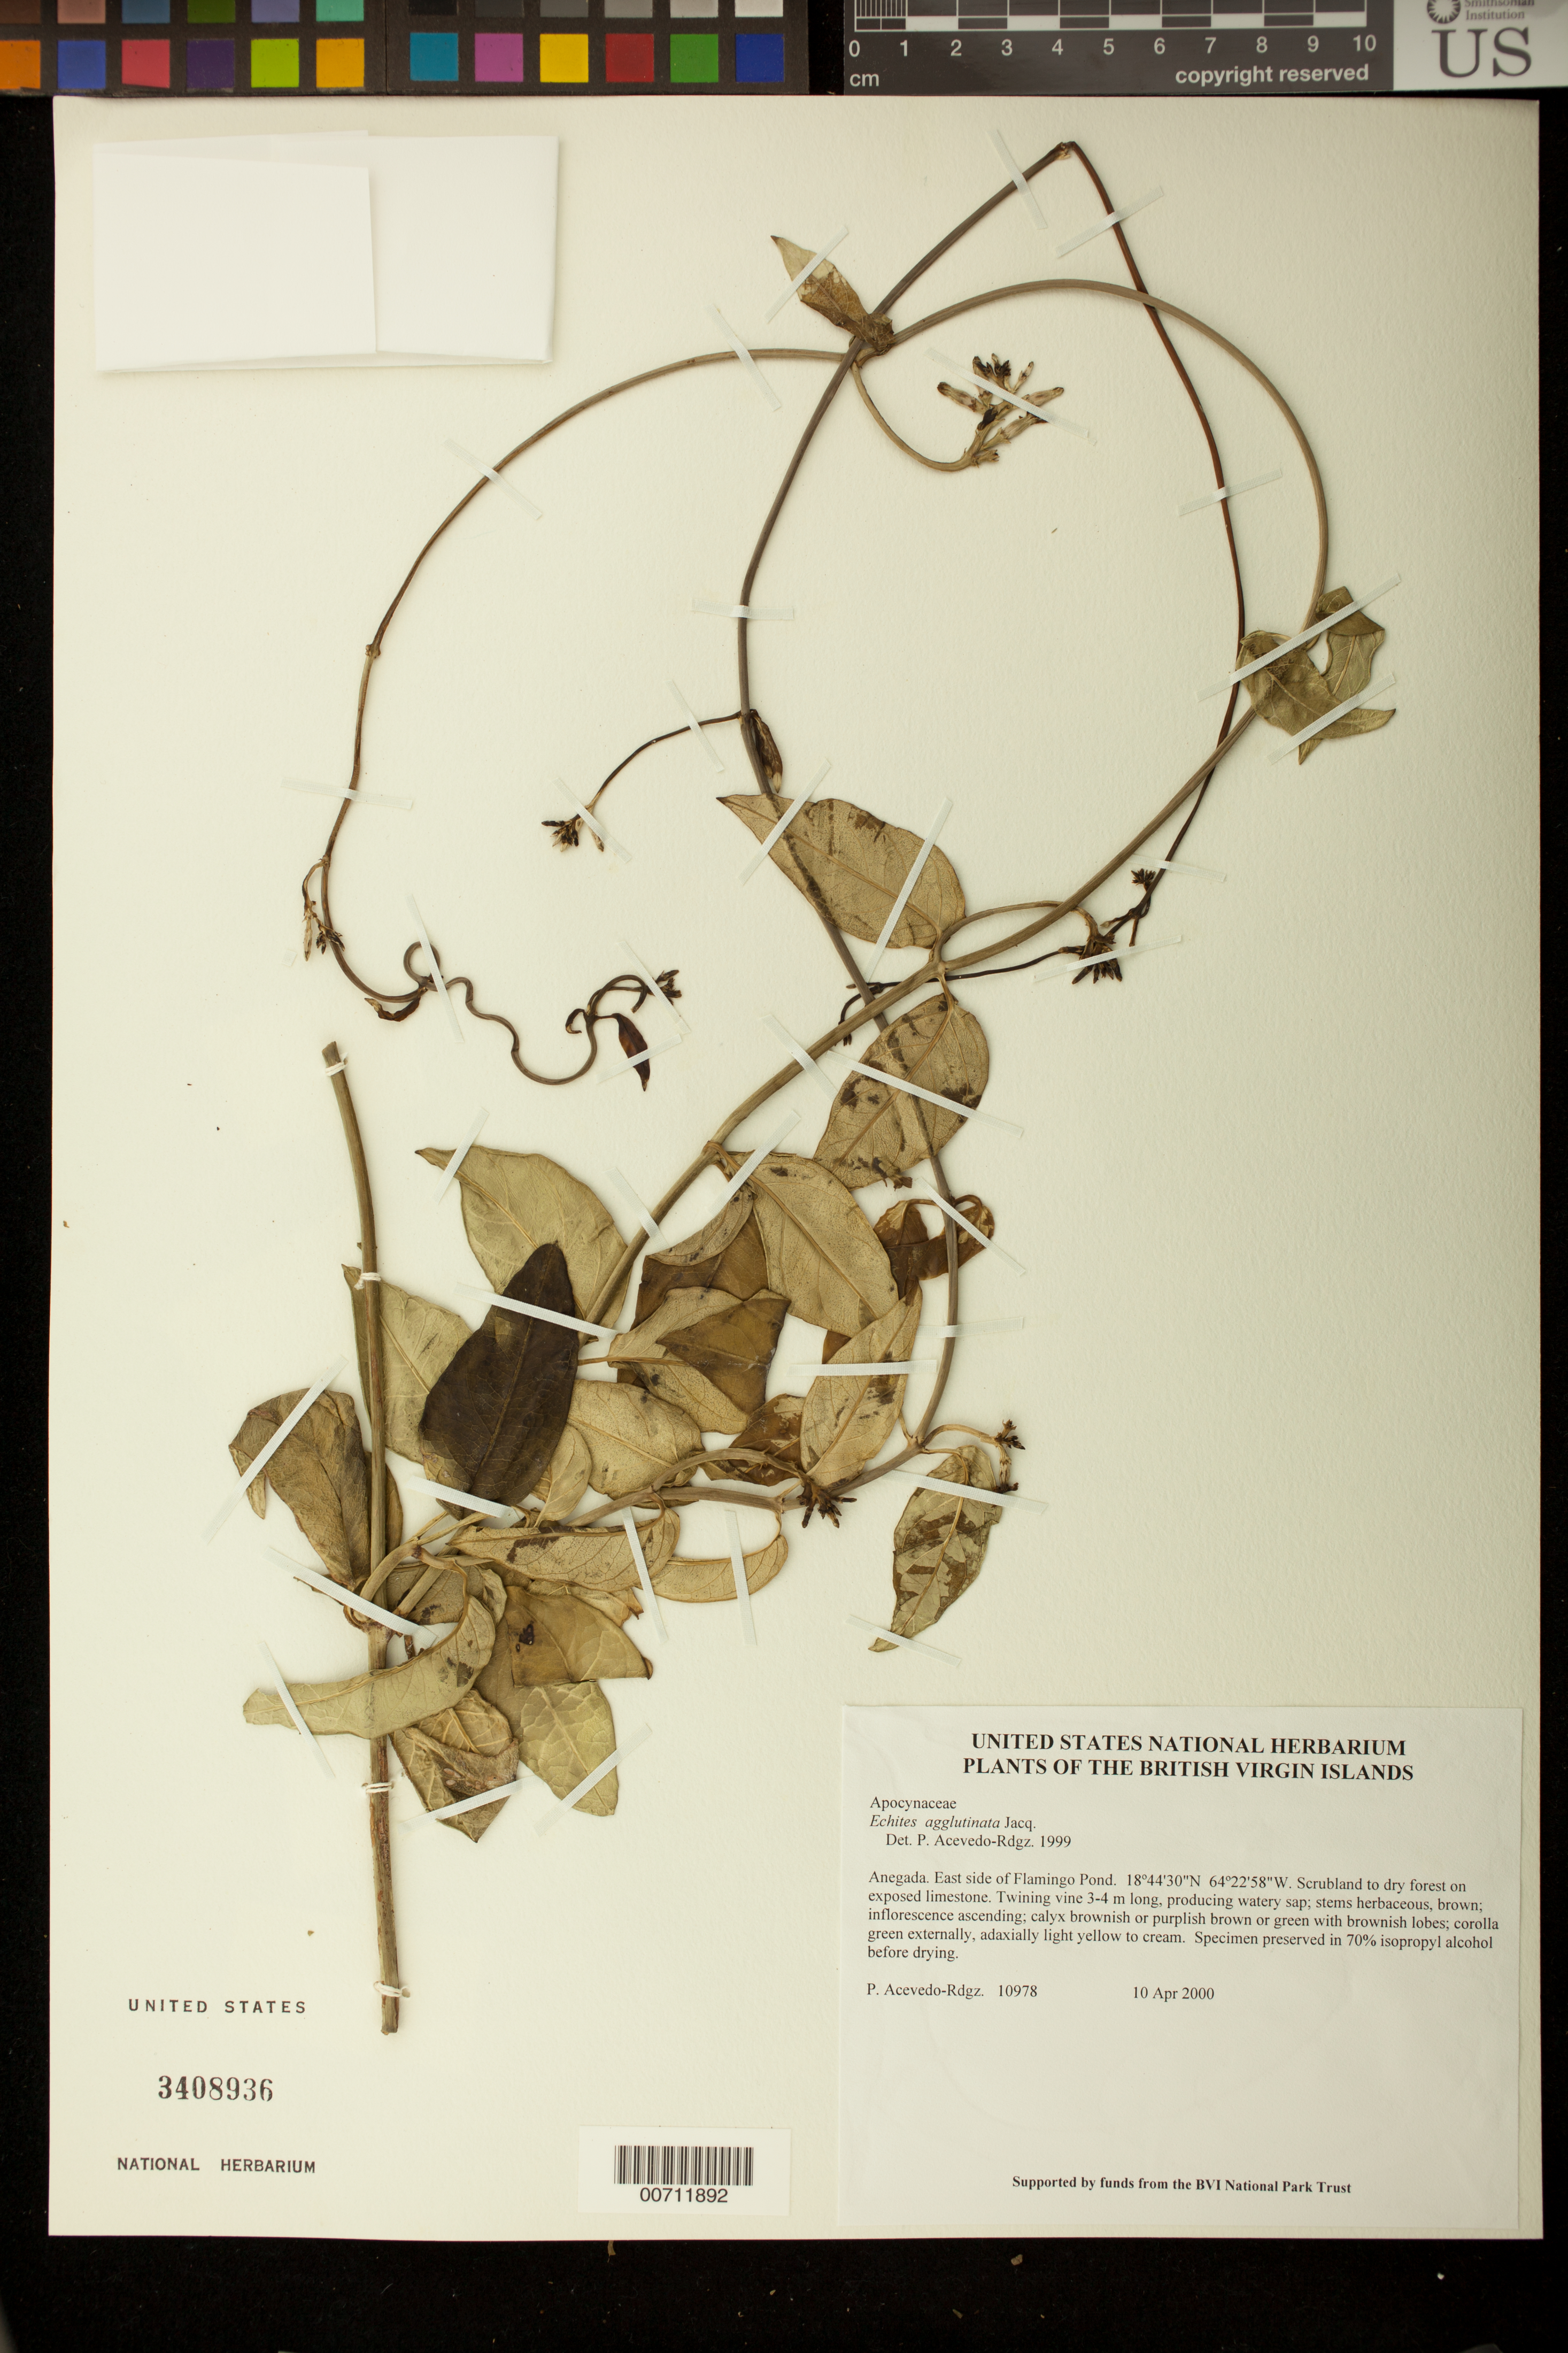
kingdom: Plantae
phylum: Tracheophyta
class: Magnoliopsida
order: Gentianales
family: Apocynaceae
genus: Echites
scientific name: Echites agglutinatus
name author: Jacq.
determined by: Acevedo-Rodríguez, P., (BOT), Smithsonian Institution - National Museum of Natural History (UNITED STATES)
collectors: P. Acevedo-Rodr.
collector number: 10978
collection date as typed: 10 Apr 2000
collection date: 2000-04-10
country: British Virgin Islands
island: Anegada I.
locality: East side of Flamingo Pond.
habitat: Scrubland to dry forest on exposed limestone.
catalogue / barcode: US 3408936